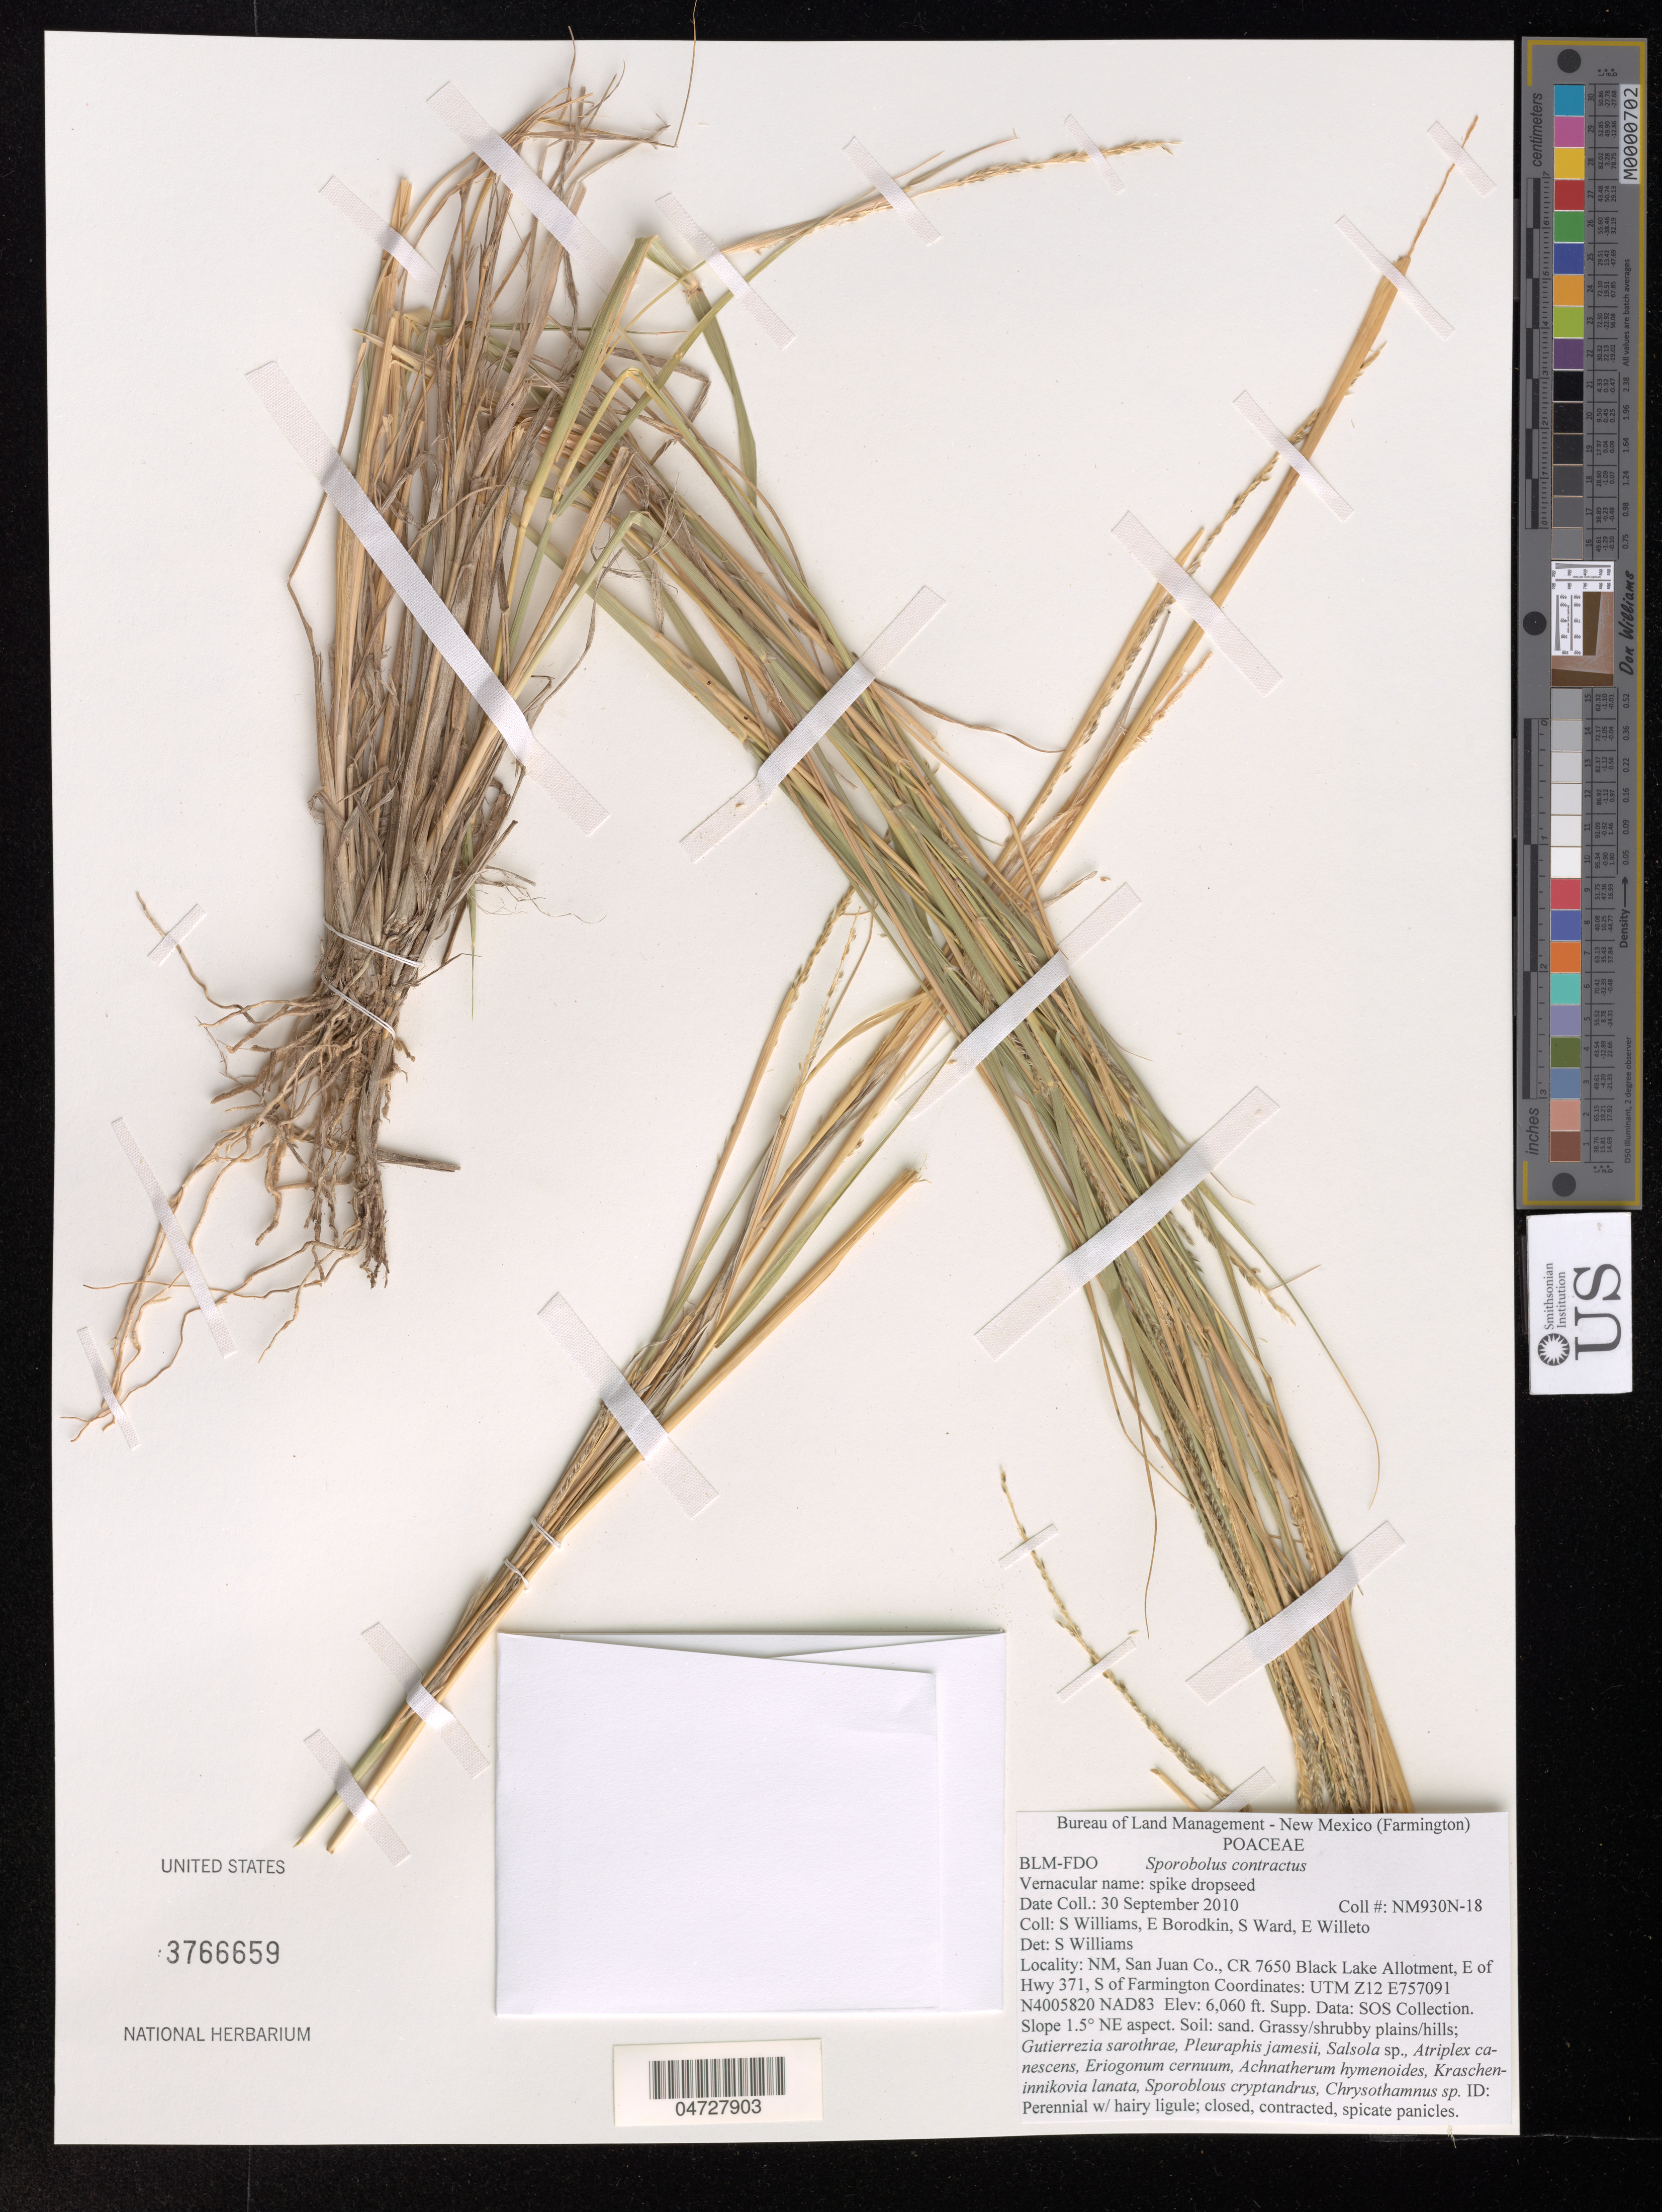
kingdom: Plantae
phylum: Tracheophyta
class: Liliopsida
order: Poales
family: Poaceae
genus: Sporobolus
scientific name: Sporobolus contractus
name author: Hitchc.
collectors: S. Williams, E. Borodkin, S. Ward & E. Willeto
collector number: NM930N-18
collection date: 2010-09-30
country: United States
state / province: New Mexico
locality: San Juan Co., CR 7650 Black Lake Allotment, E of Hwy 371, S of Farmington.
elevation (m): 1847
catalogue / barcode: US 3766659